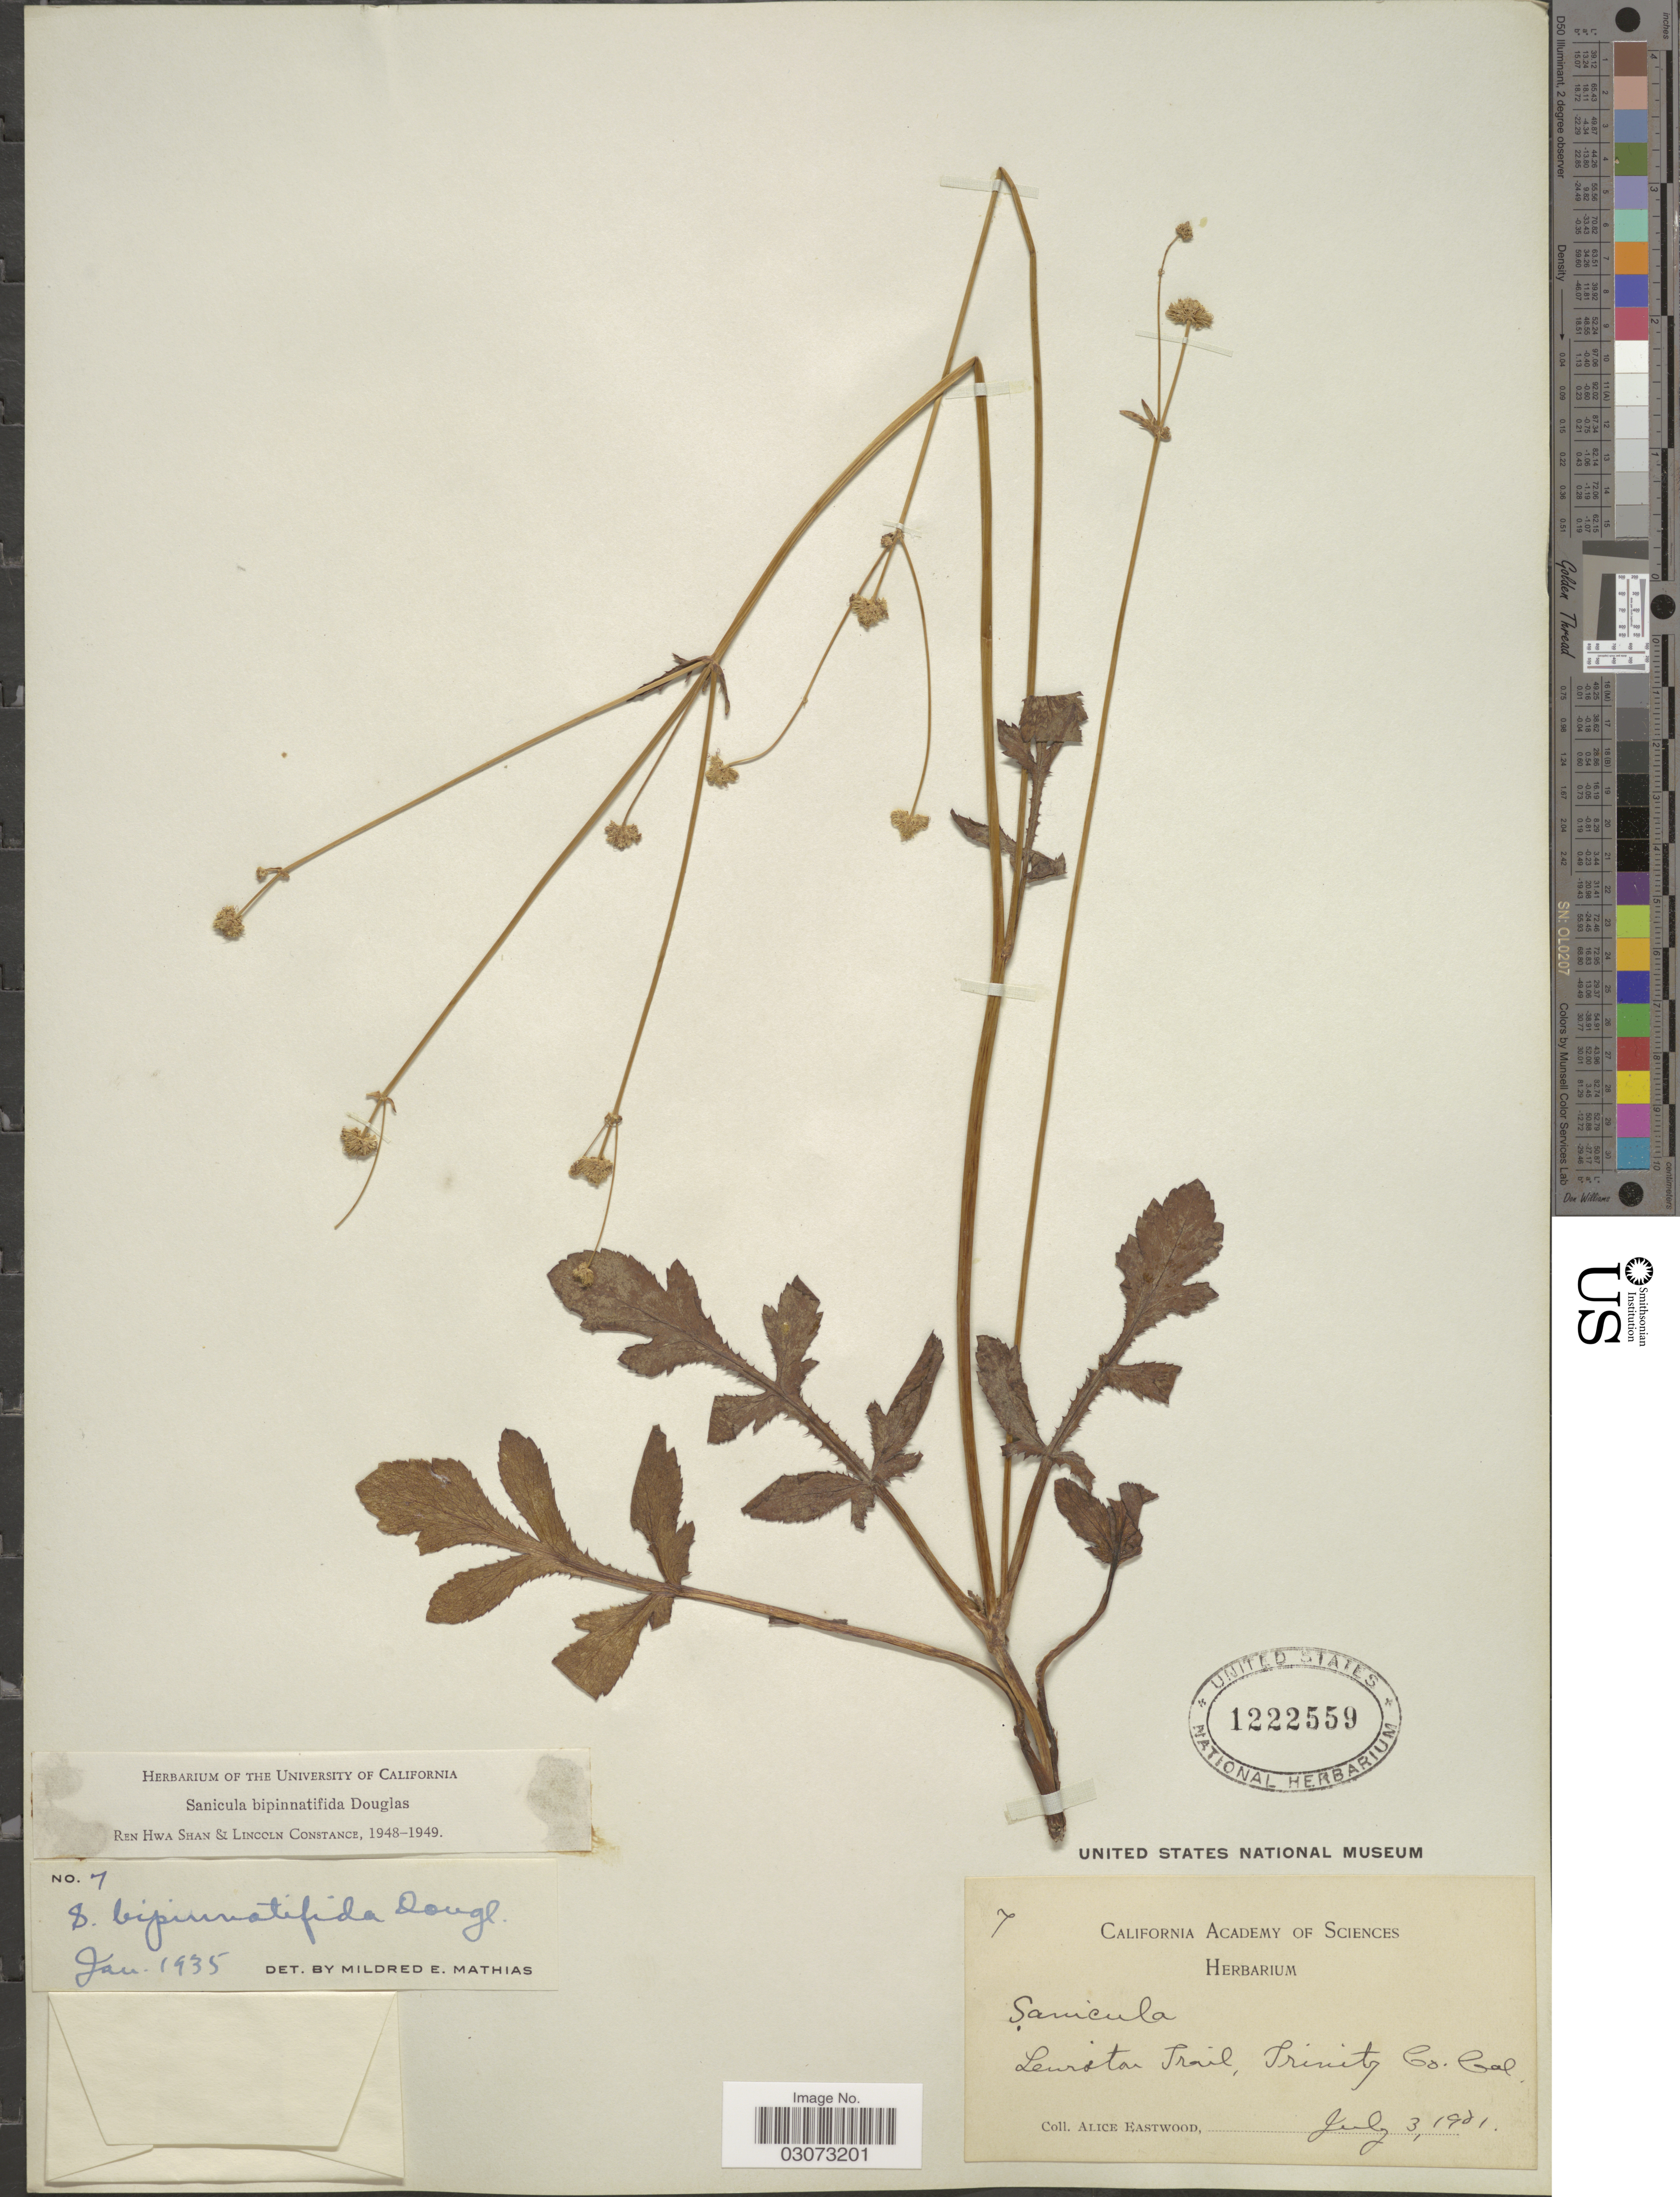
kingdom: Plantae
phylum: Tracheophyta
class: Magnoliopsida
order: Apiales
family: Apiaceae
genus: Sanicula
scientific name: Sanicula bipinnatifida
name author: Douglas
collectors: A. Eastwood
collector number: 7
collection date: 1901-07-03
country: United States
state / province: California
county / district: Trinity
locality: Lewiston Trail, Trinity Co.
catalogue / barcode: US 1222559